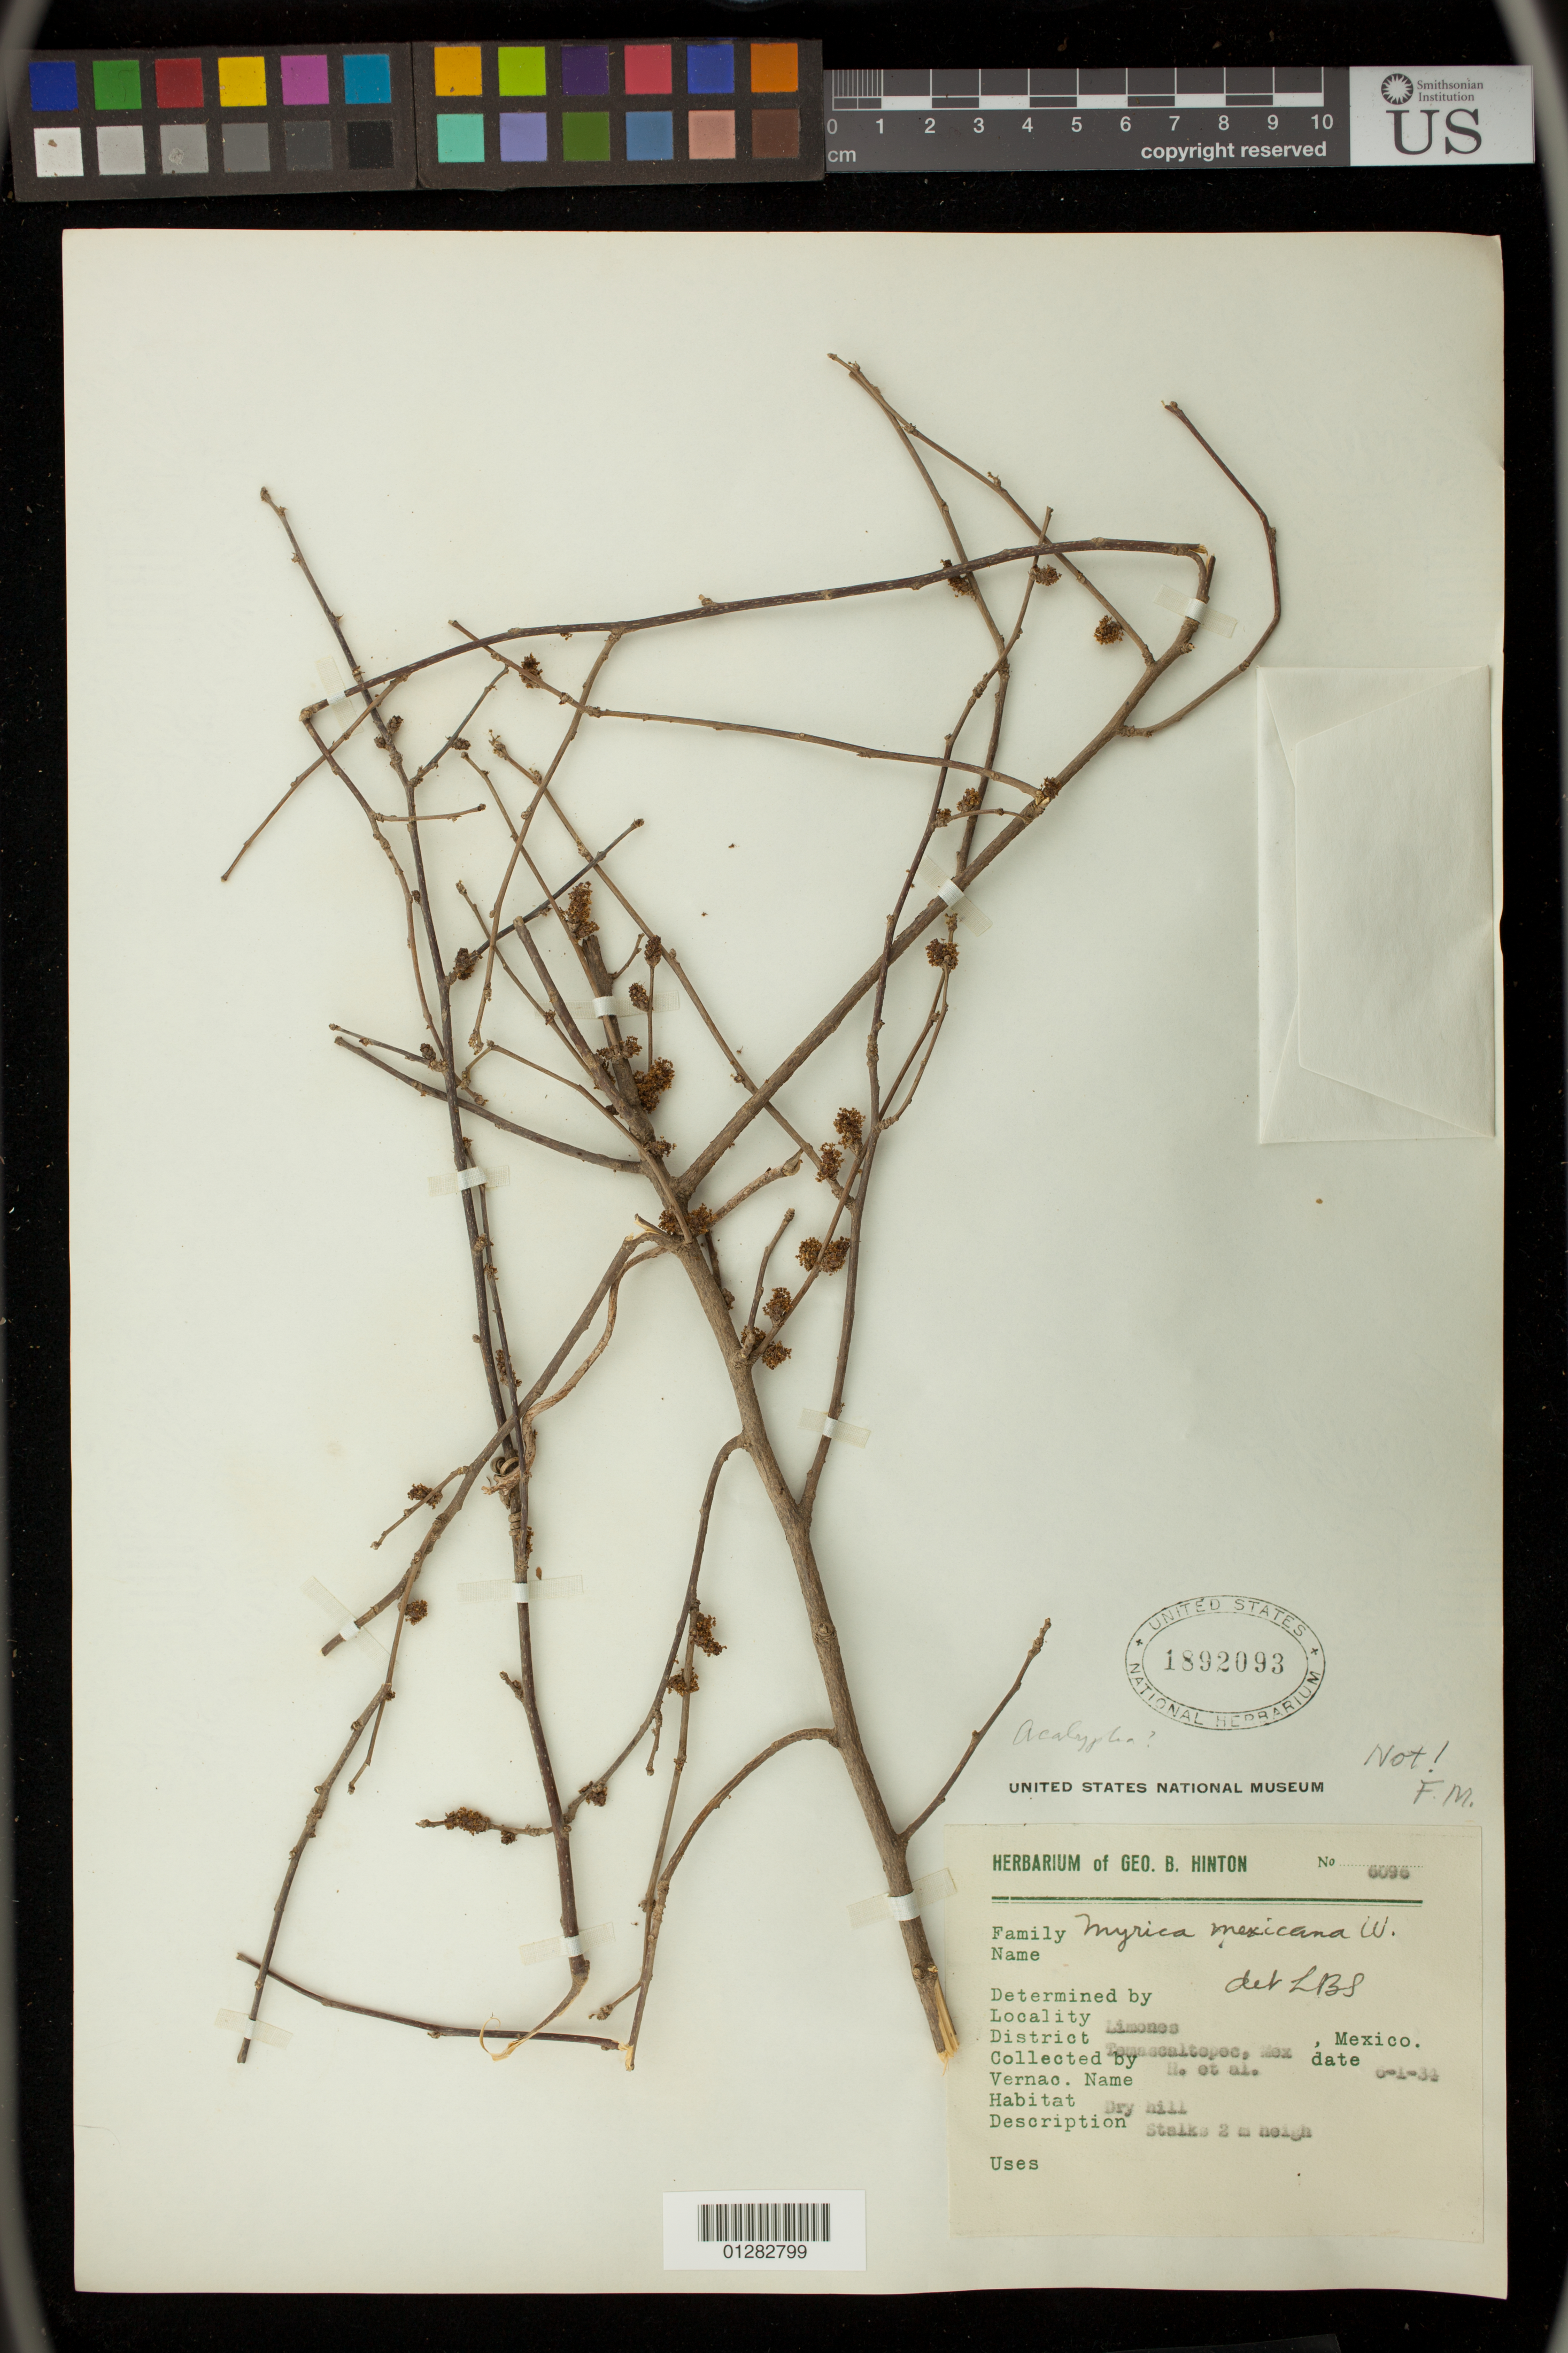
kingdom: Plantae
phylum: Tracheophyta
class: Magnoliopsida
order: Malpighiales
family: Euphorbiaceae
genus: Acalypha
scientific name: Acalypha sp.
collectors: G. B. Hinton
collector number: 6096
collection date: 1934-06-01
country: Mexico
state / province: México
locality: Tamascaltepec, Limones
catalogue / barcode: US 1892093